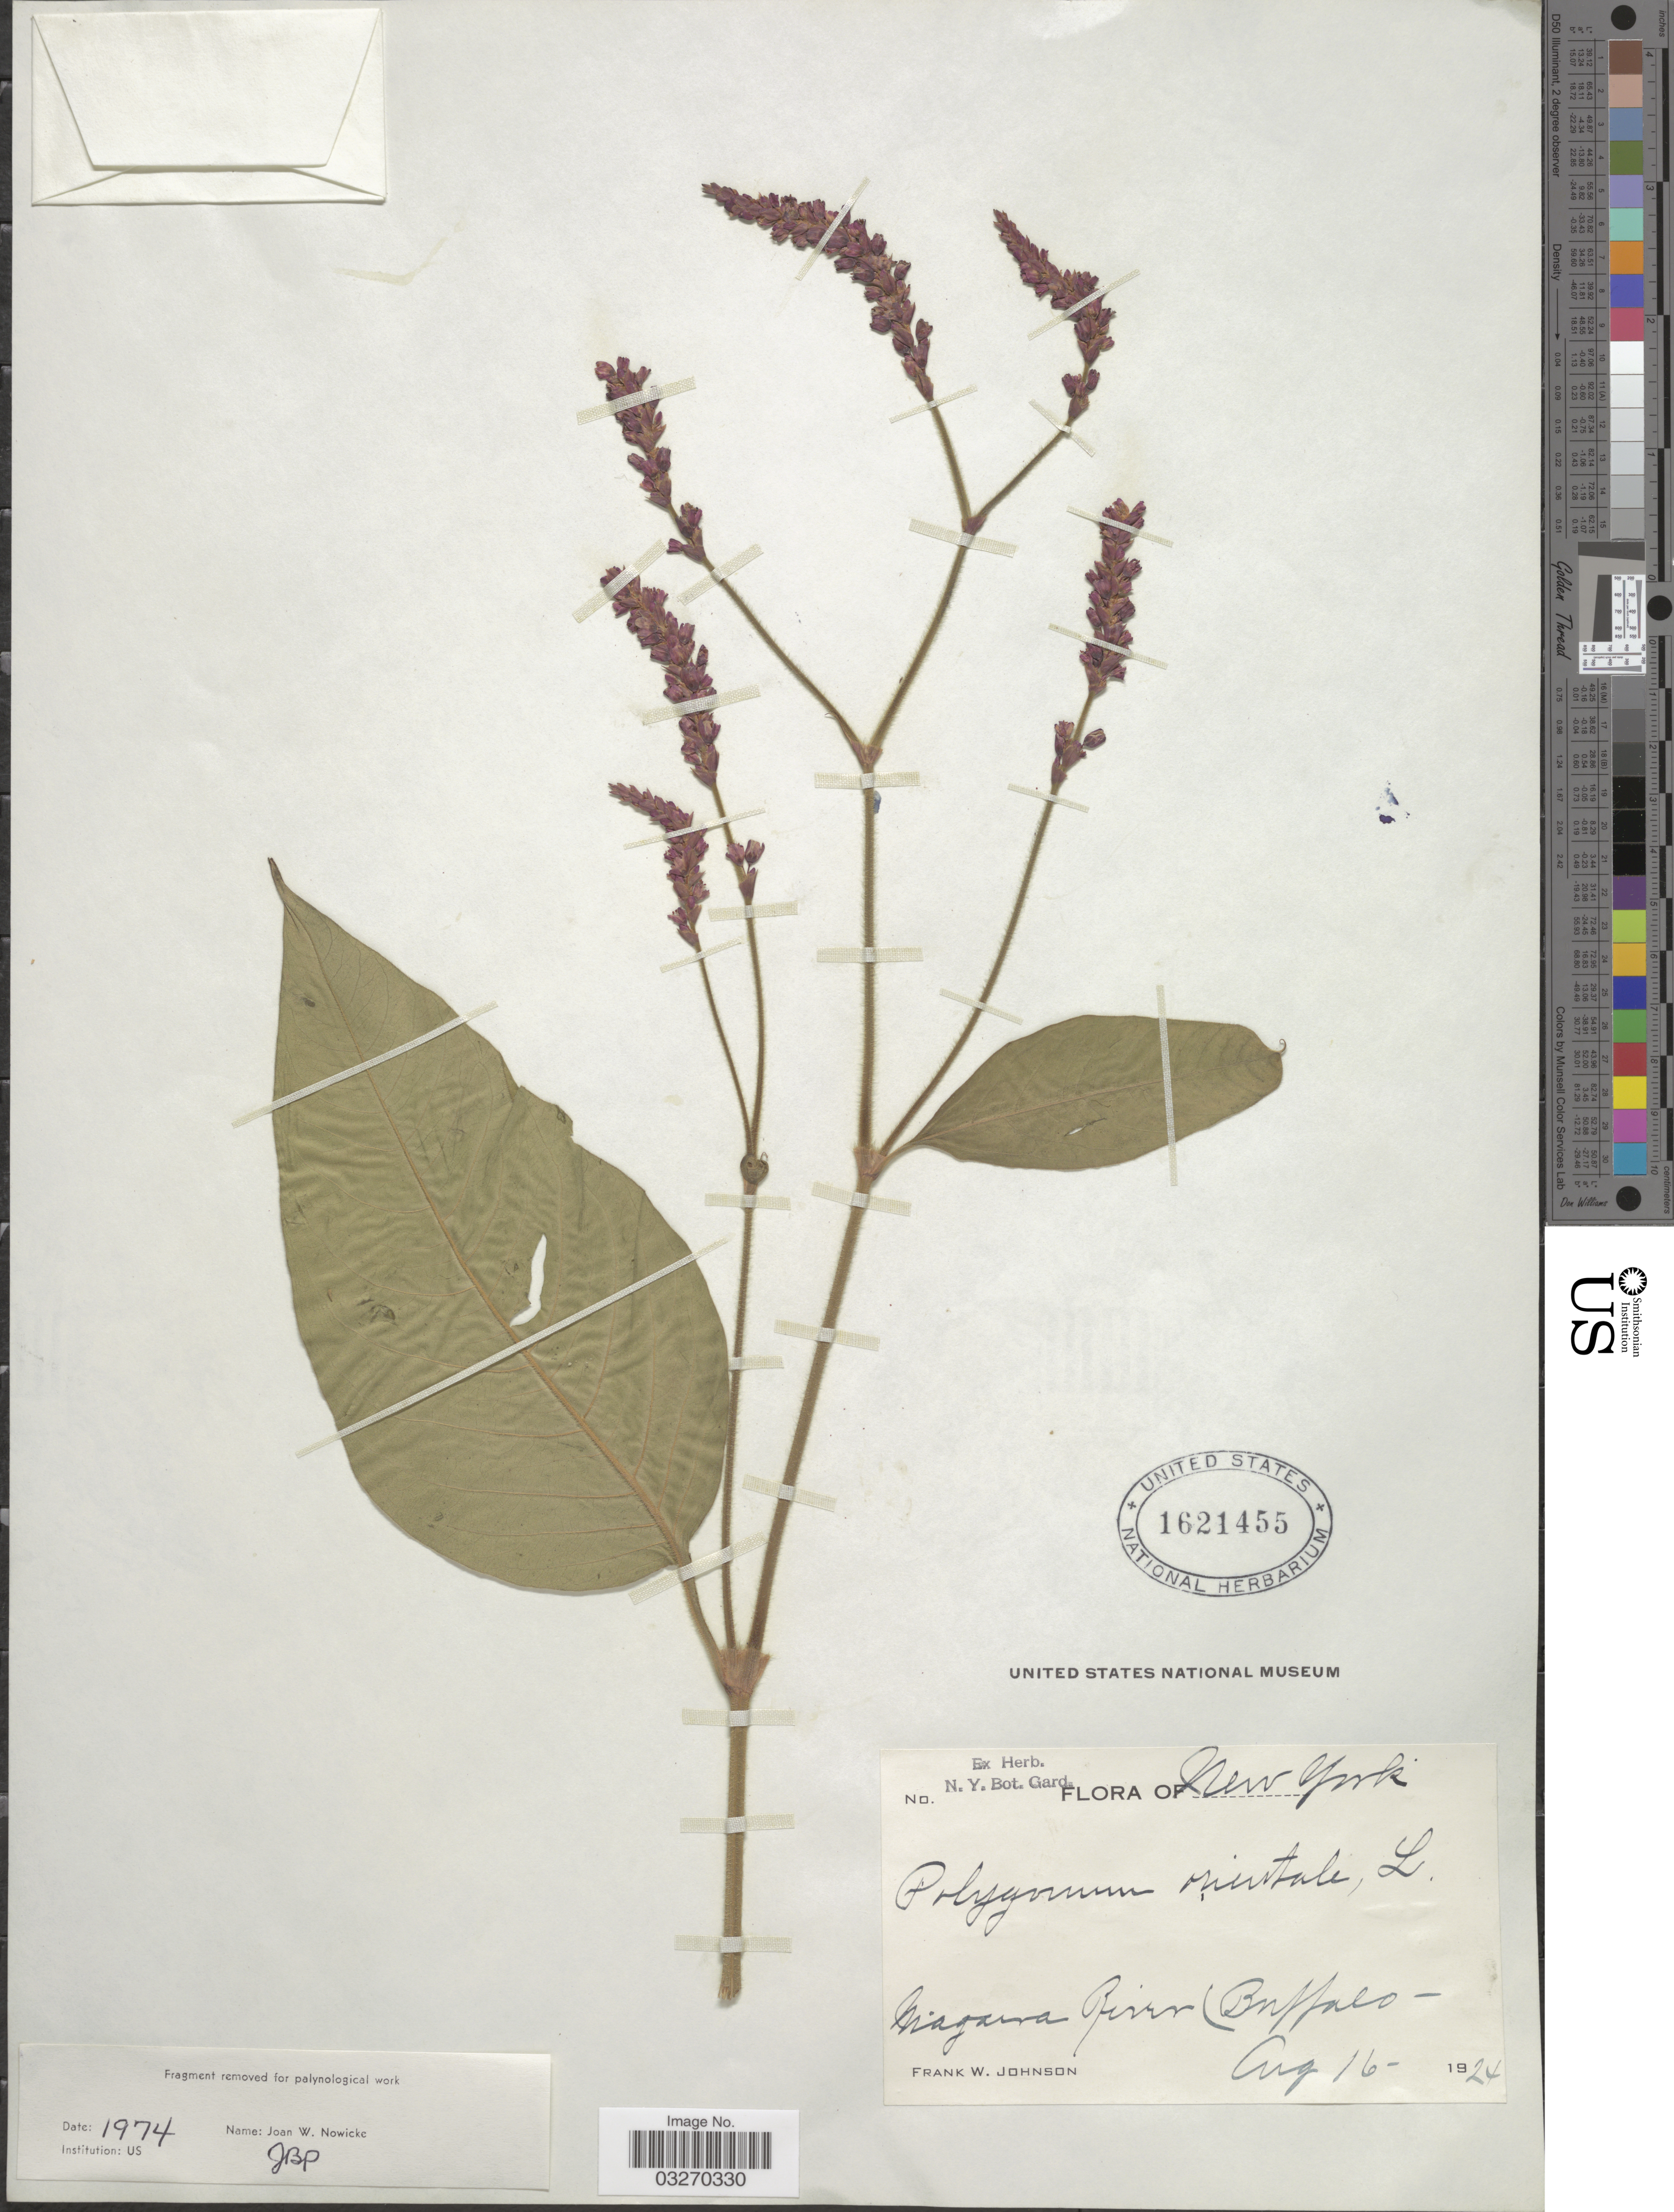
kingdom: Plantae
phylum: Tracheophyta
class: Magnoliopsida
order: Caryophyllales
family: Polygonaceae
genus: Persicaria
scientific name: Persicaria orientalis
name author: (L.) Spach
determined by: Atha, D. E.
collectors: F. W. Johnson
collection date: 1924-08-16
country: United States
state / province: New York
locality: Niagara River (Buffalo-.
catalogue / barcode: US 1621455